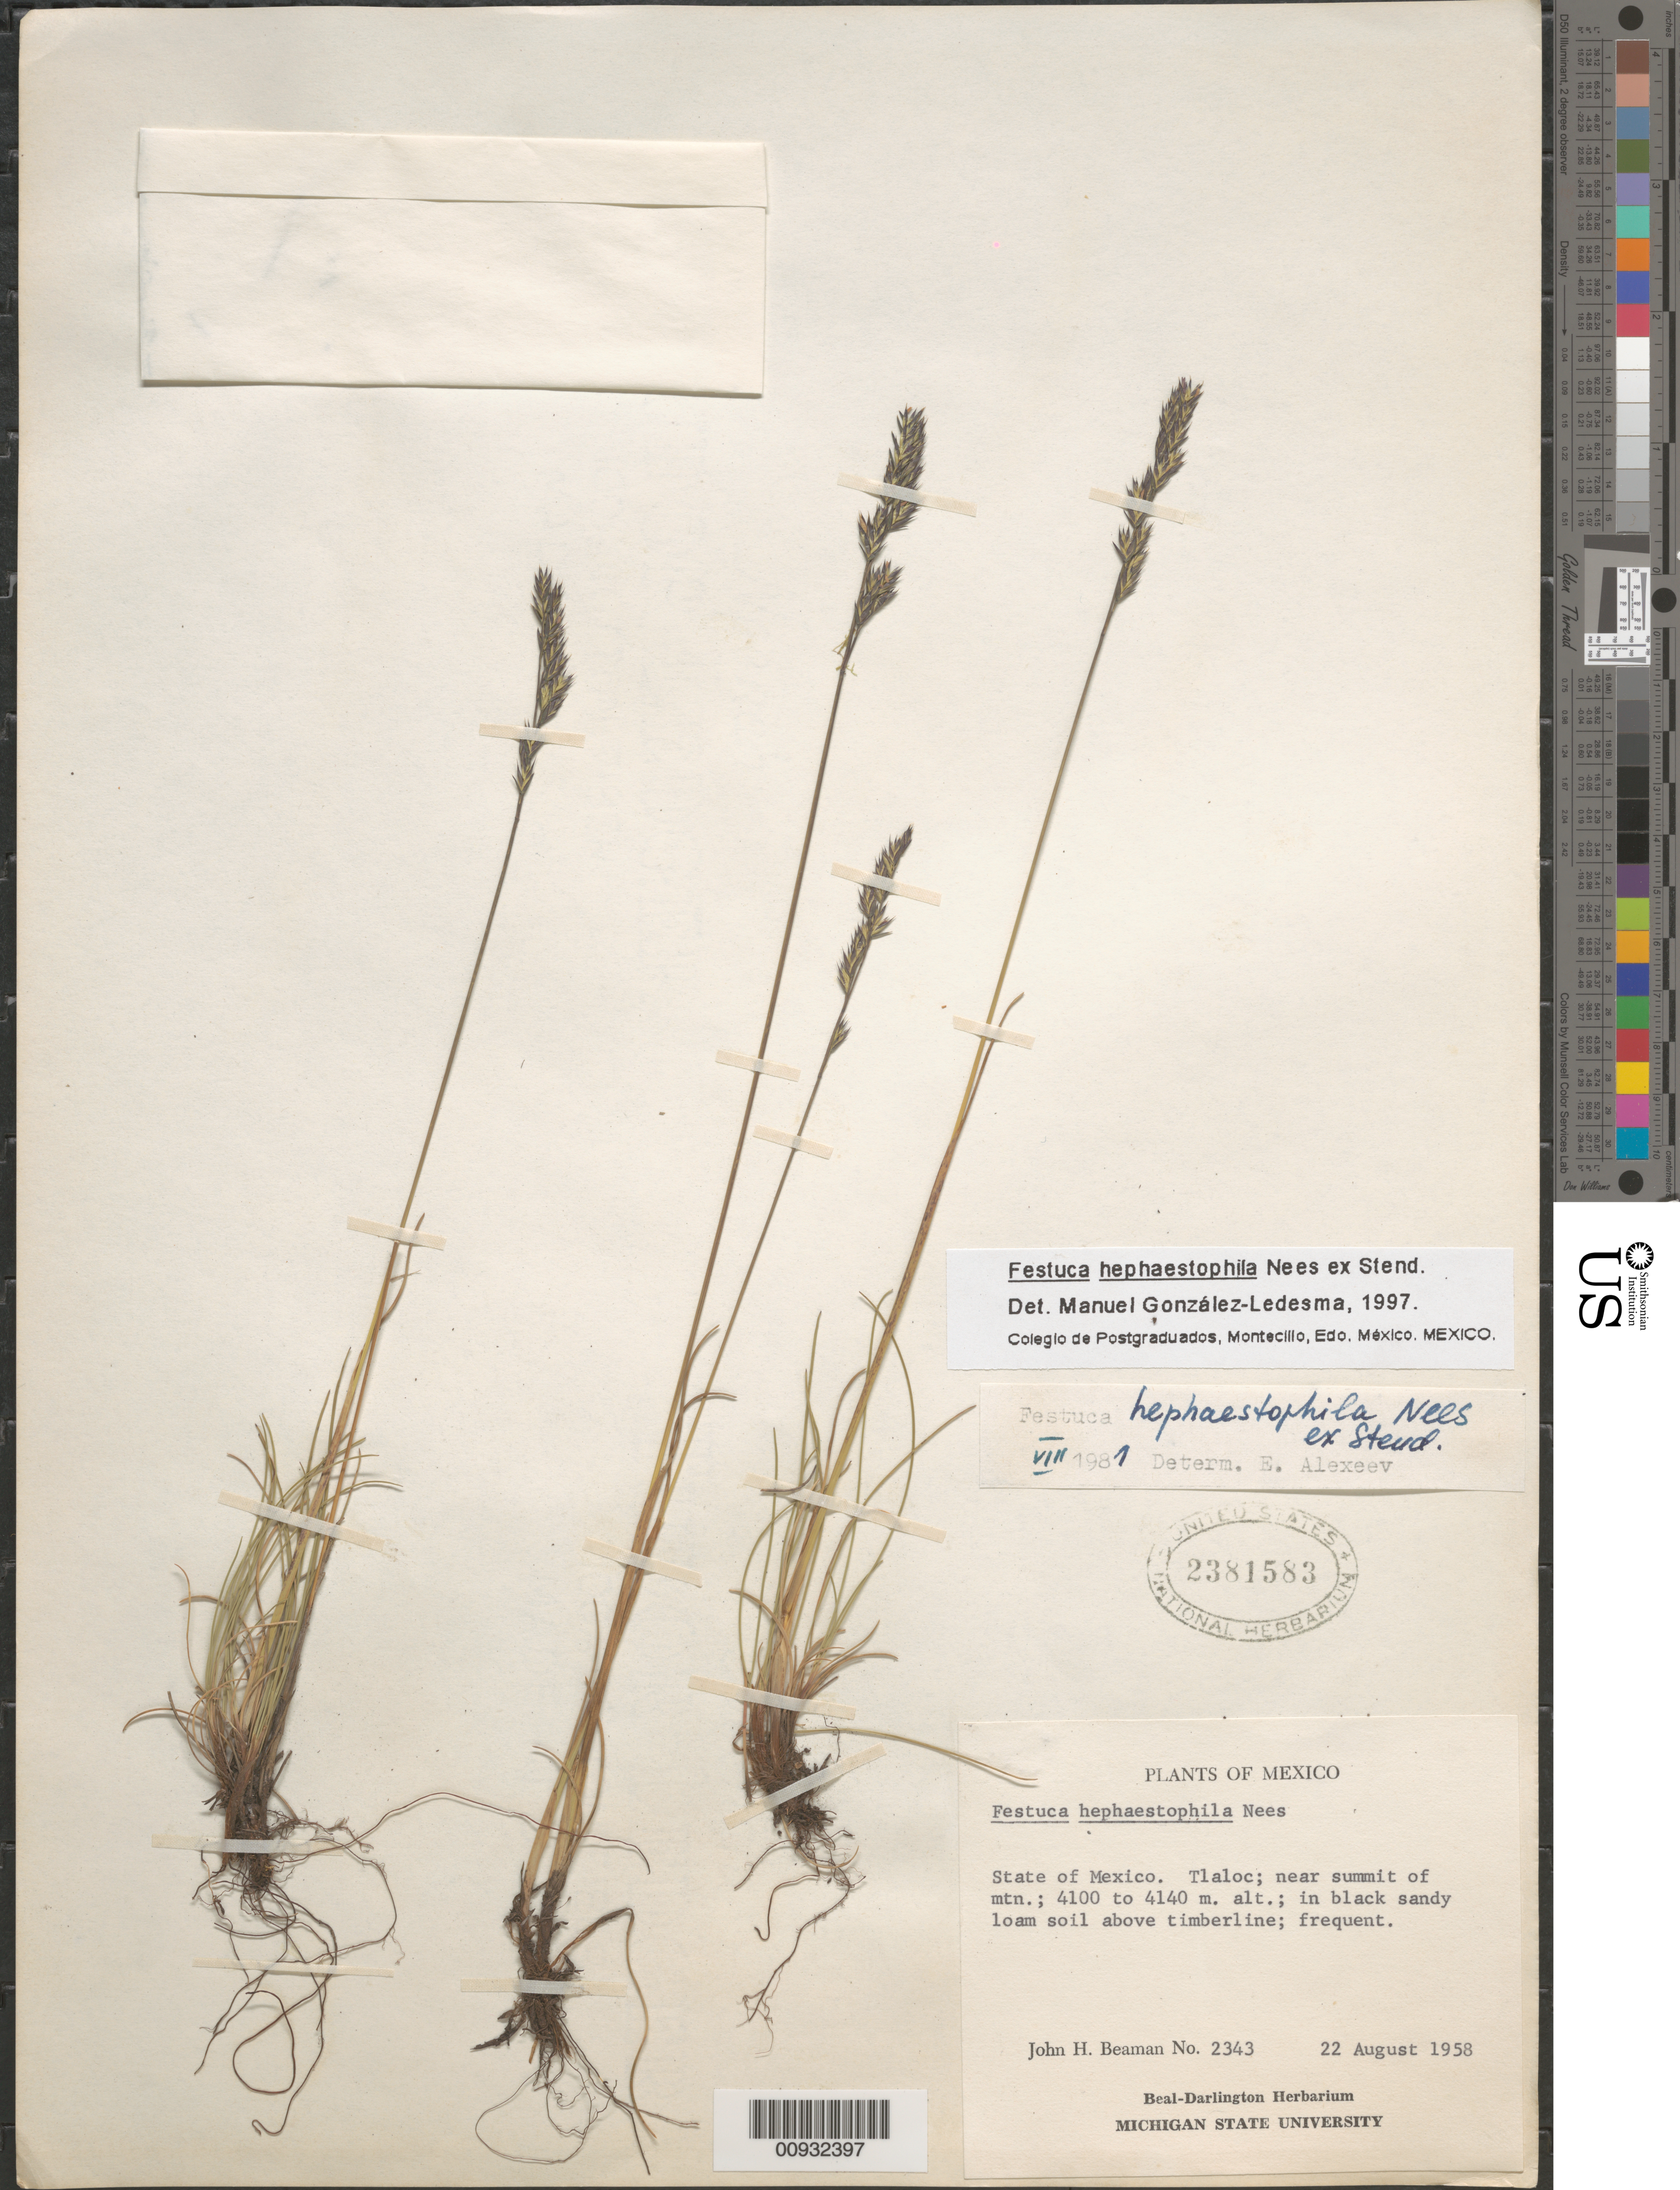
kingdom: Plantae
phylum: Tracheophyta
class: Liliopsida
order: Poales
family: Poaceae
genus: Festuca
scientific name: Festuca hephaestophila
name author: Nees ex Steud.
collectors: J. H. Beaman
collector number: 2343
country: Mexico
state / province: México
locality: Tlaloc, near summit of mountains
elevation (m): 4100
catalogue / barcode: US 2381583